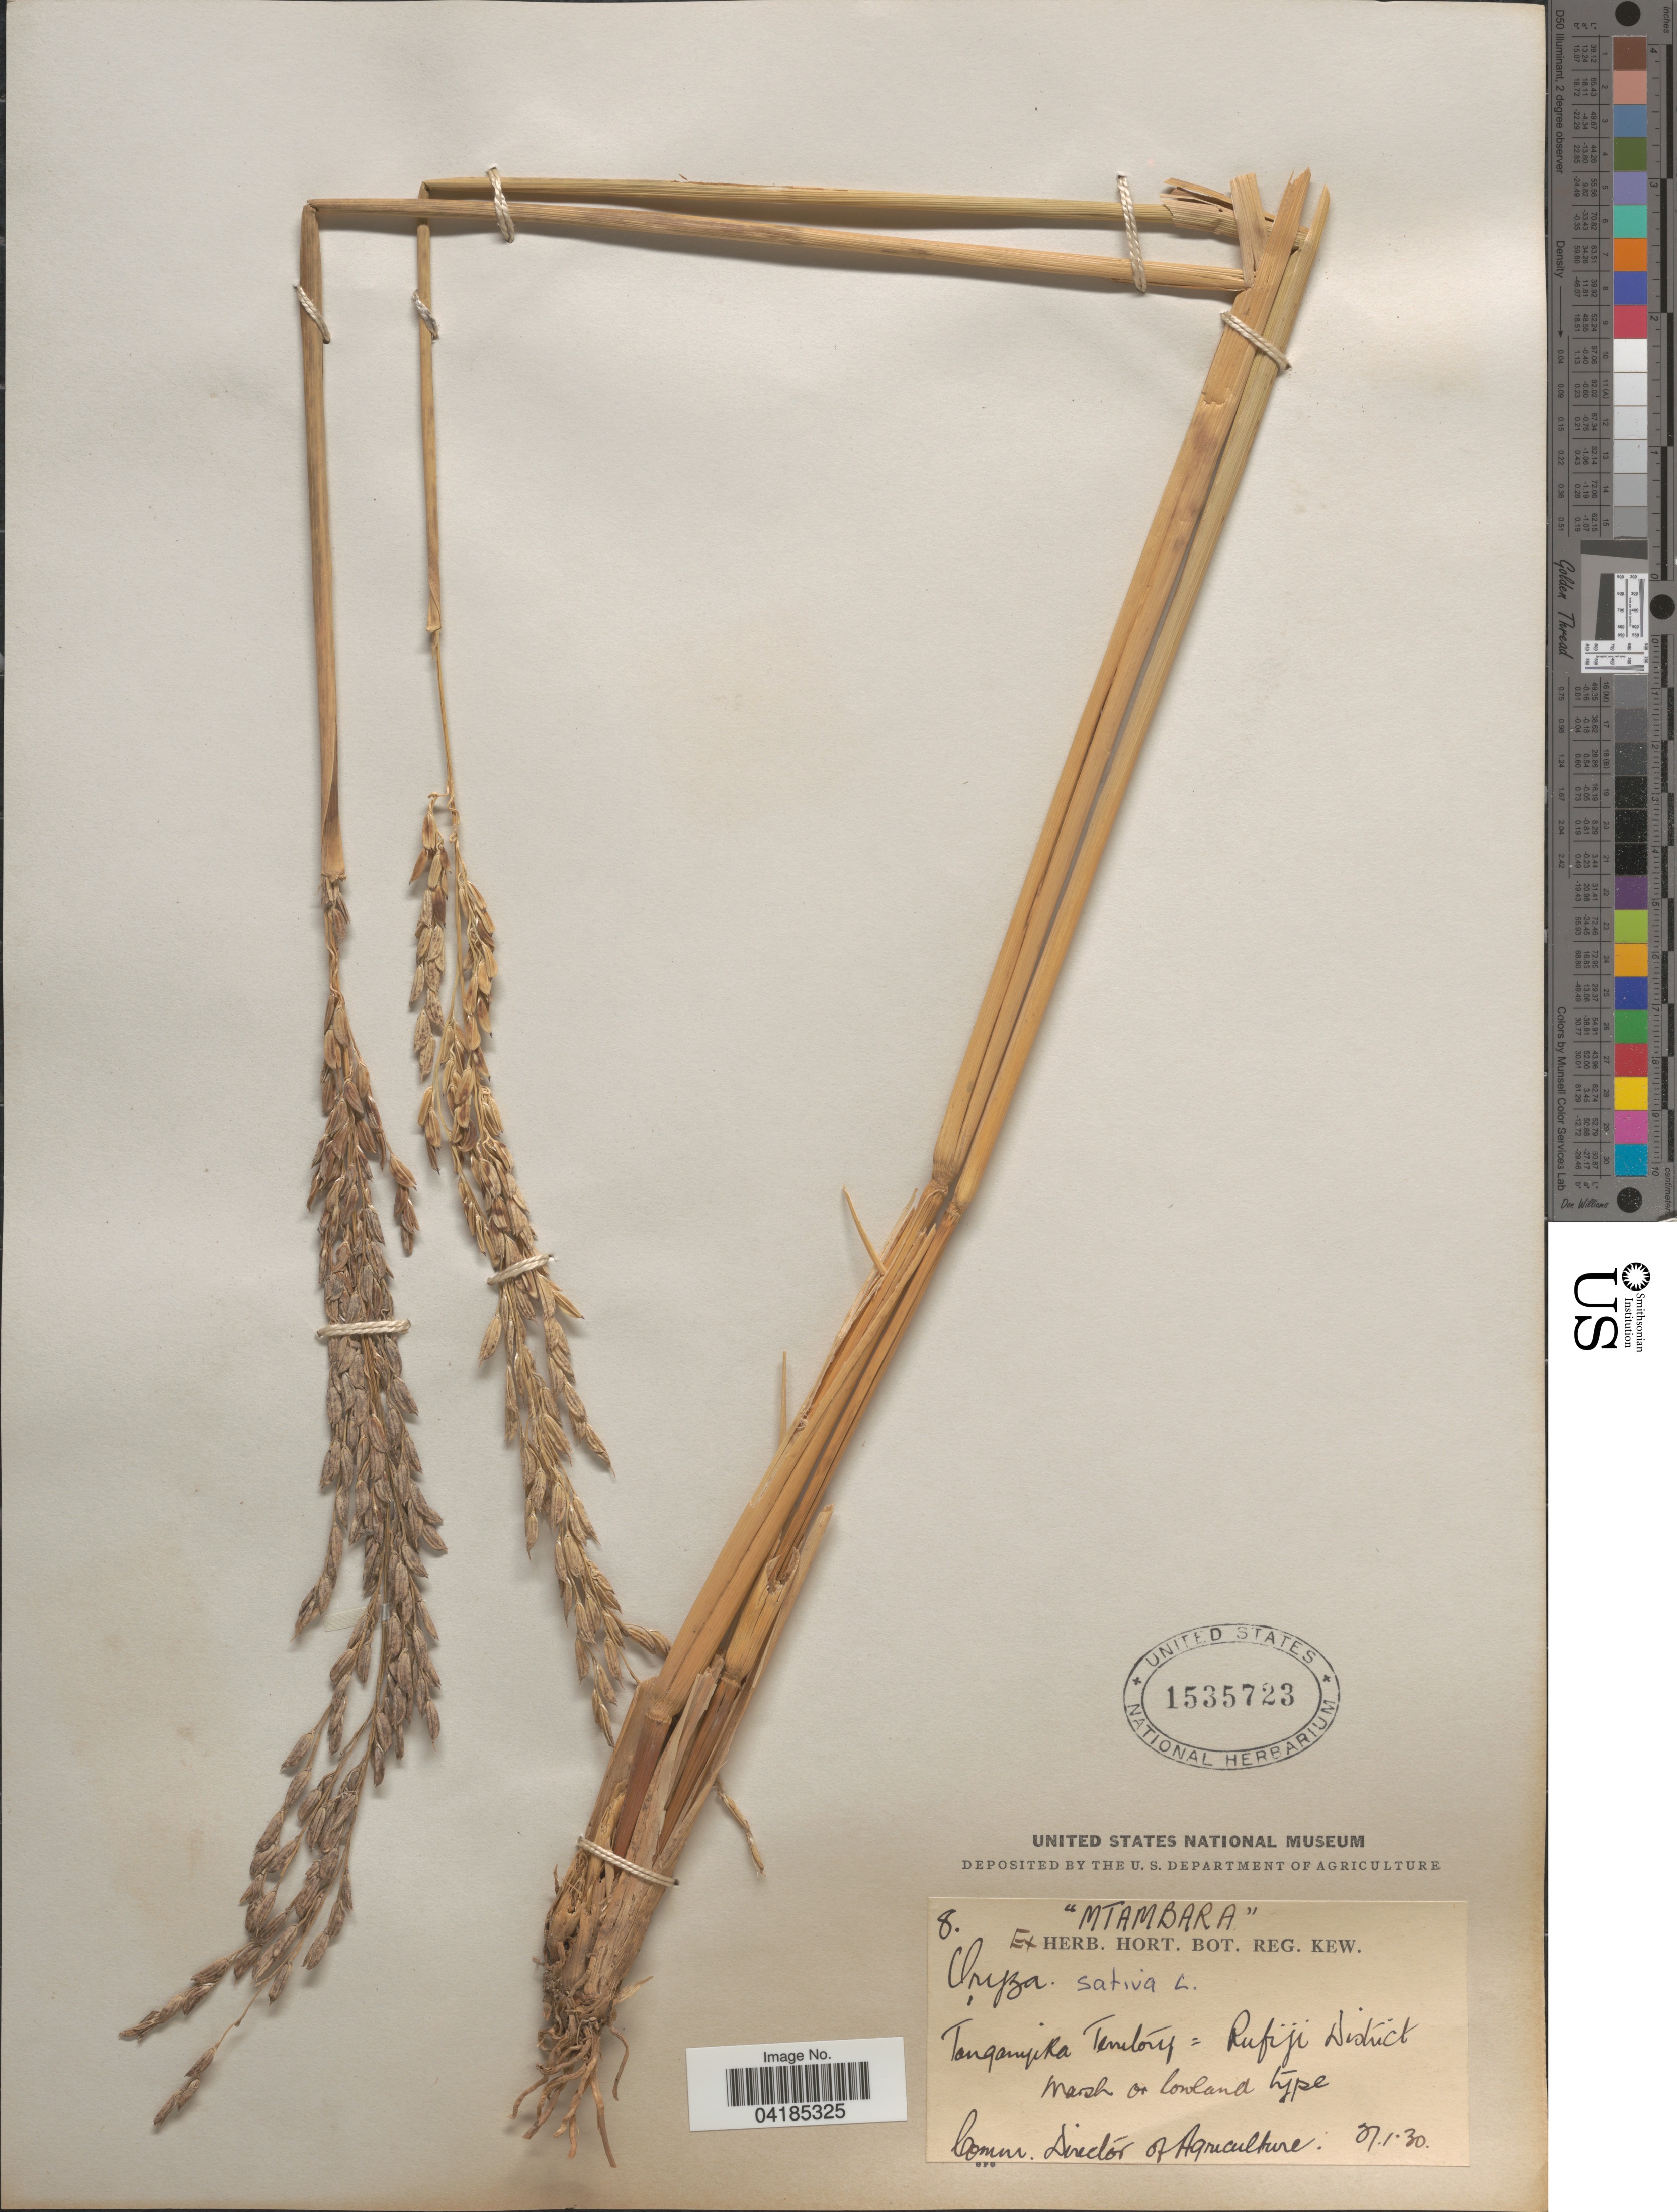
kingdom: Plantae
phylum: Tracheophyta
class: Liliopsida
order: Poales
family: Poaceae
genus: Oryza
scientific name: Oryza sativa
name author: L.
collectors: ex herb. Hort. Reg. Kew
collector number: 8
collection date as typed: Transcribed d/m/y: 27/1/30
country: Tanzania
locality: Tanganyika Territory: Rufiji District.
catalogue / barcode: US 1535723